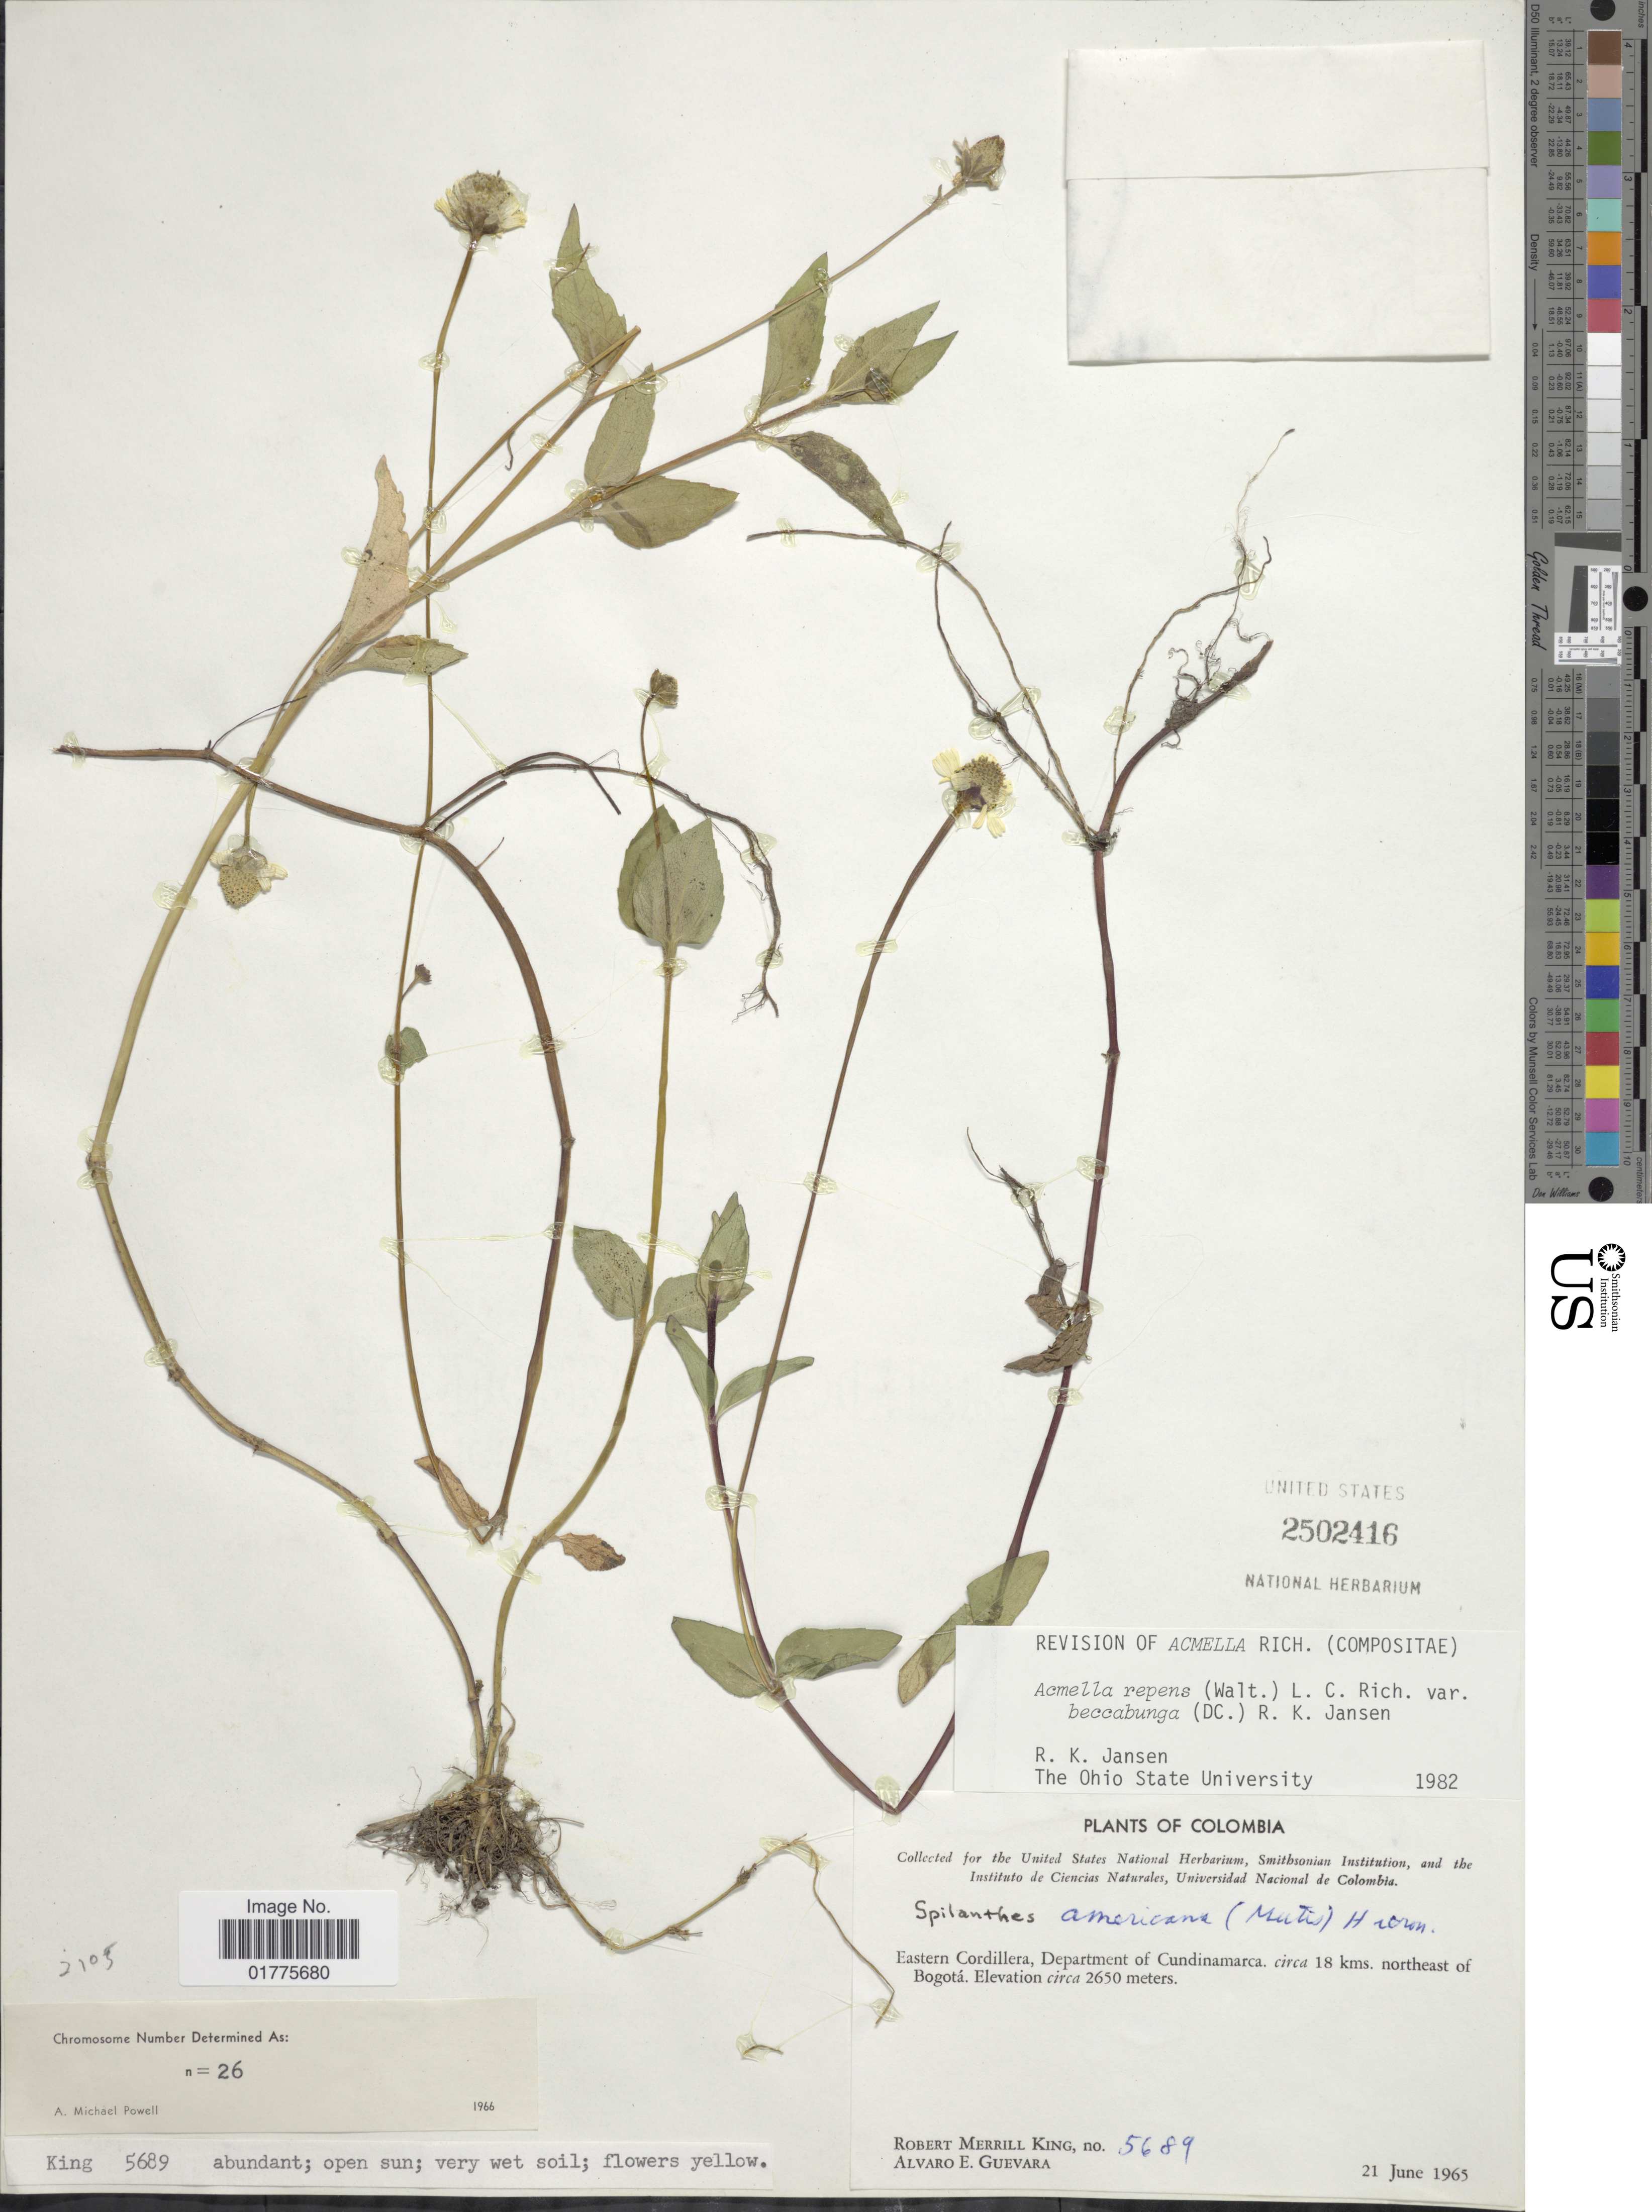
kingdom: Plantae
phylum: Tracheophyta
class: Magnoliopsida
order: Asterales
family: Asteraceae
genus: Acmella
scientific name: Acmella repens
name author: (Walter) Rich.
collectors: R. M. King & A. E. Guevara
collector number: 5689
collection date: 1965-06-21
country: Colombia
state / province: Cundinamarca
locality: Eastern Coridllera, circa 18 km. northeast of Bogotá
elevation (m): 2650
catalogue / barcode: US 2502416